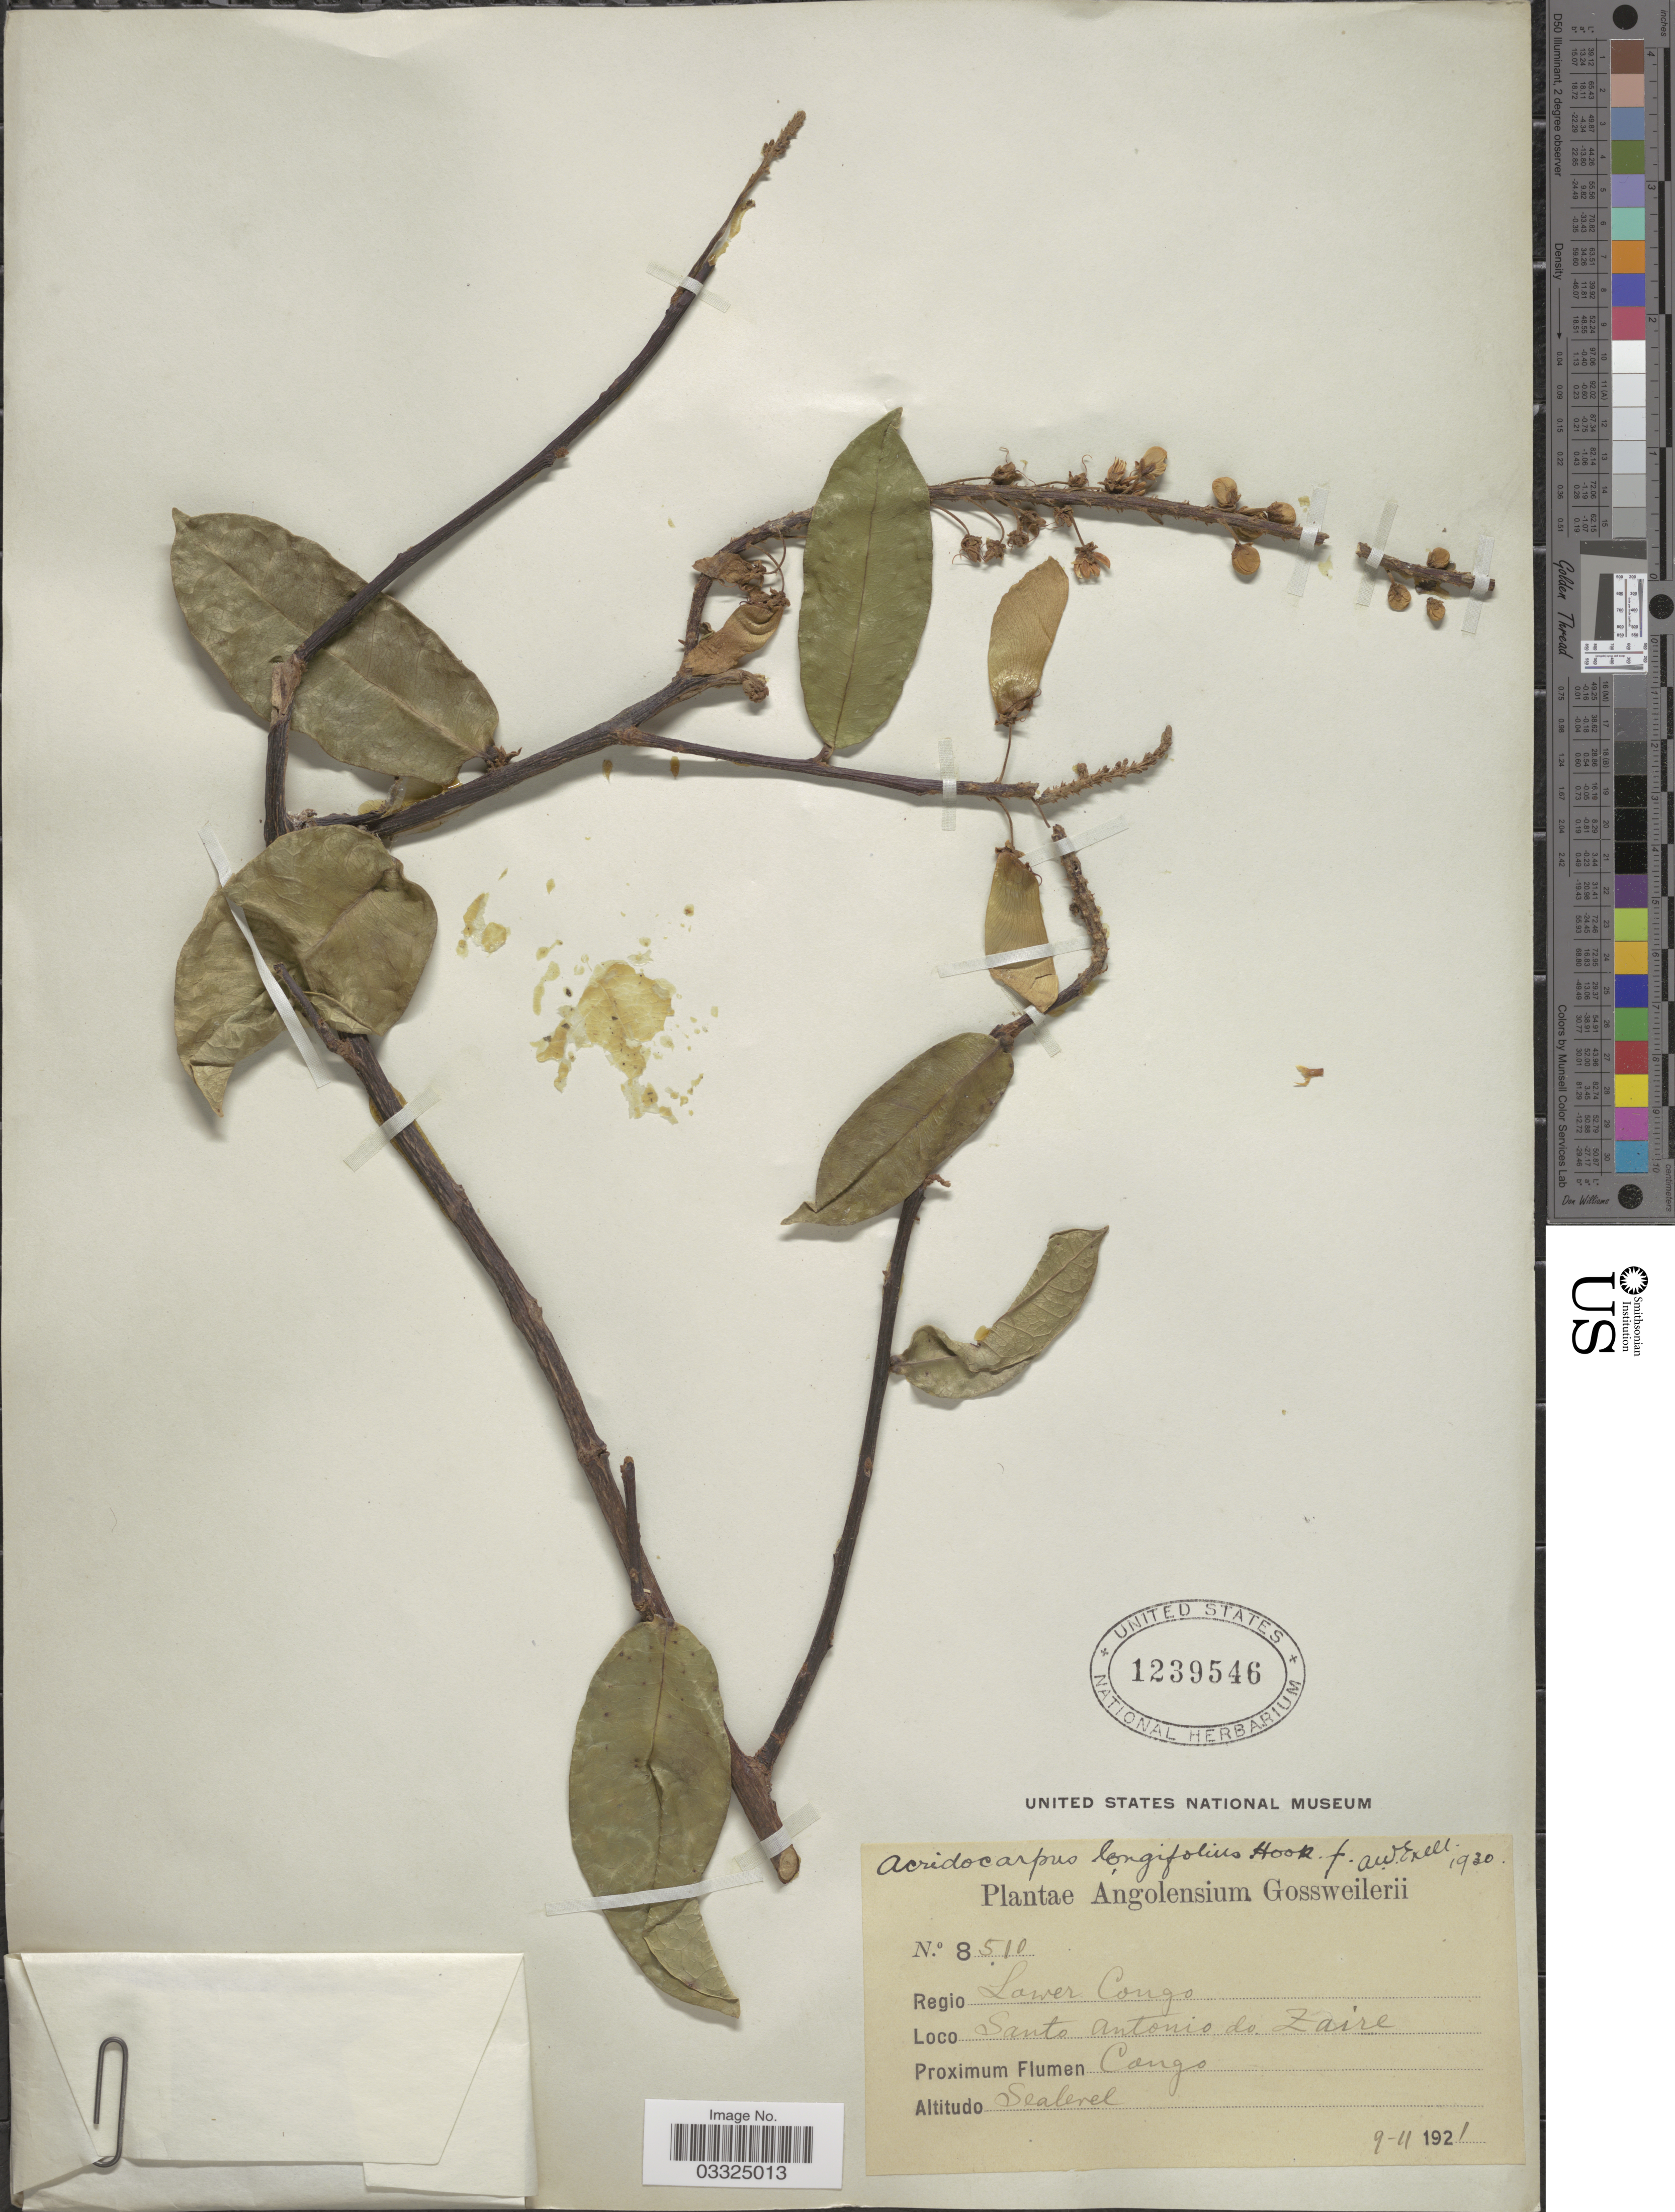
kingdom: Plantae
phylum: Tracheophyta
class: Magnoliopsida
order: Malpighiales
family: Malpighiaceae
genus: Acridocarpus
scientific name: Acridocarpus longifolius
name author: (G. Don) Hook. f.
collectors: -. Gossweiler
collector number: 8510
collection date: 1921-11-09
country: Angola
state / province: Zaire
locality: Regio Lower Congo. Santo Antonio de Zaire. Proximum Flumen Congo.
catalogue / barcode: US 1239546